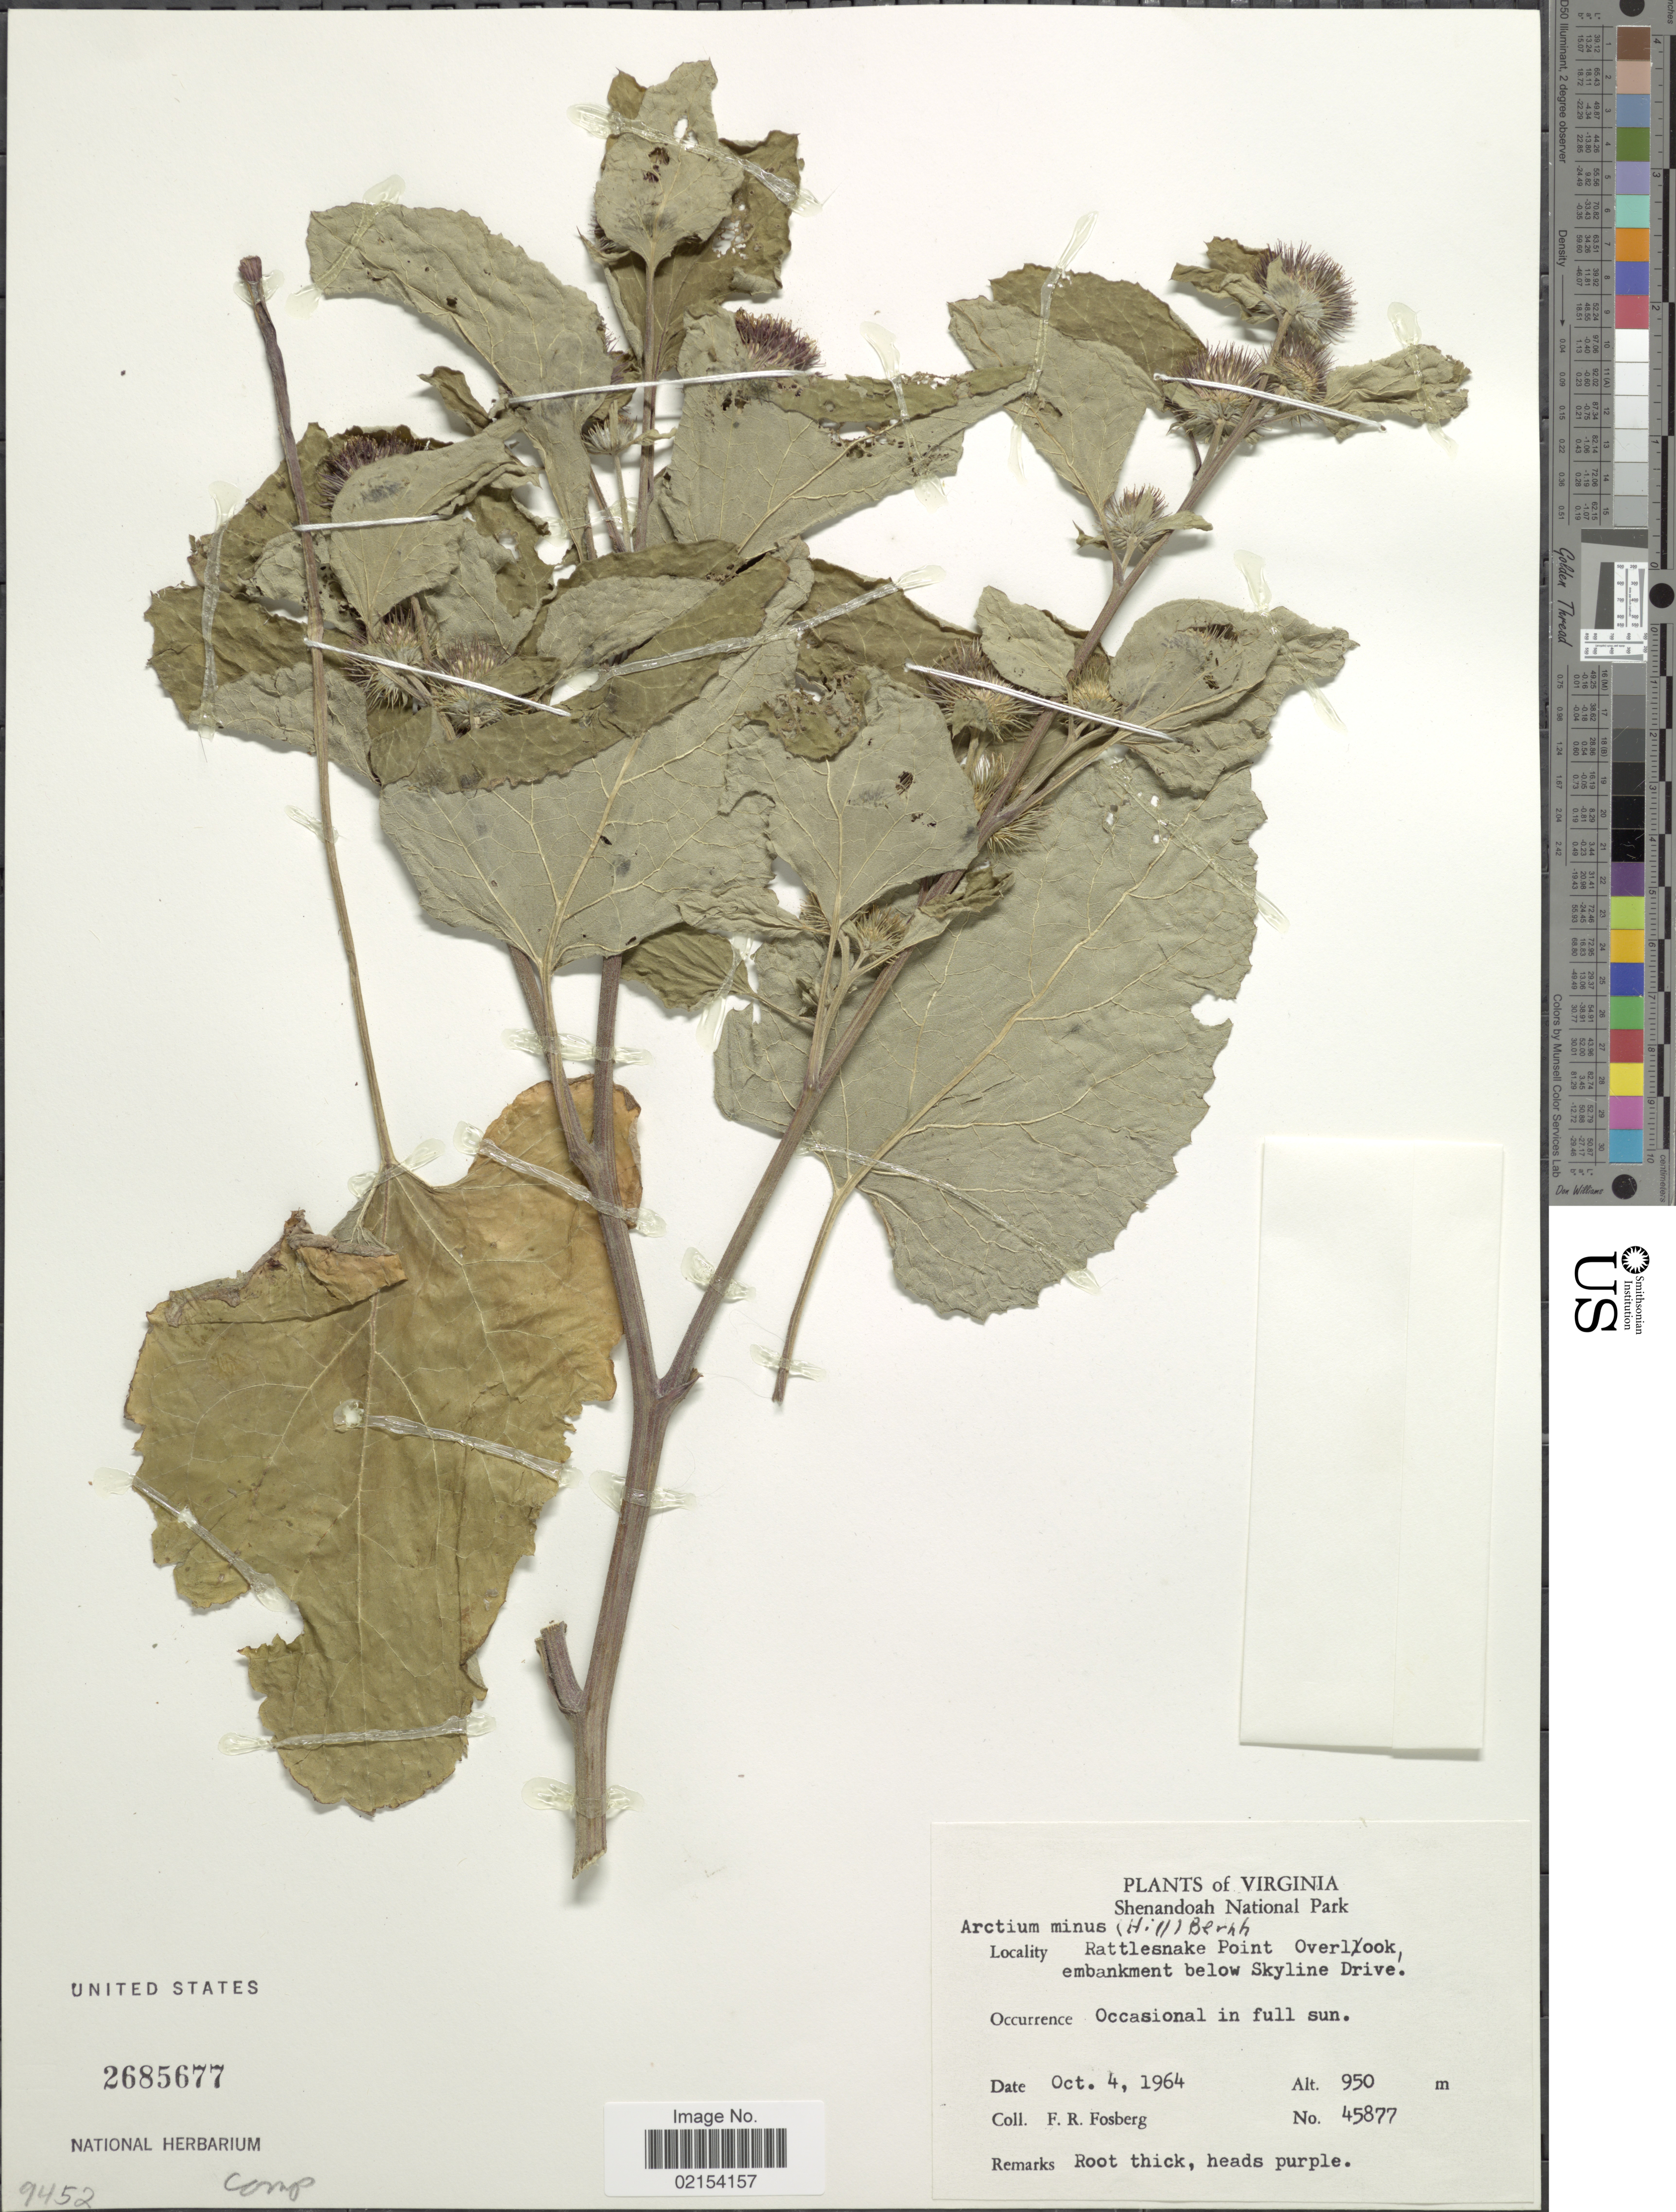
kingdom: Plantae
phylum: Tracheophyta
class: Magnoliopsida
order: Asterales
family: Asteraceae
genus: Arctium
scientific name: Arctium minus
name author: (Hill) Bernh.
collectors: F. R. Fosberg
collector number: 45877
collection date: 1964-10-04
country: United States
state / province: Virginia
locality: Shenandoah National Park. Rattlesnake Point Overlook embankment below Skyline Drive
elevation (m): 950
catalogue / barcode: US 2685677